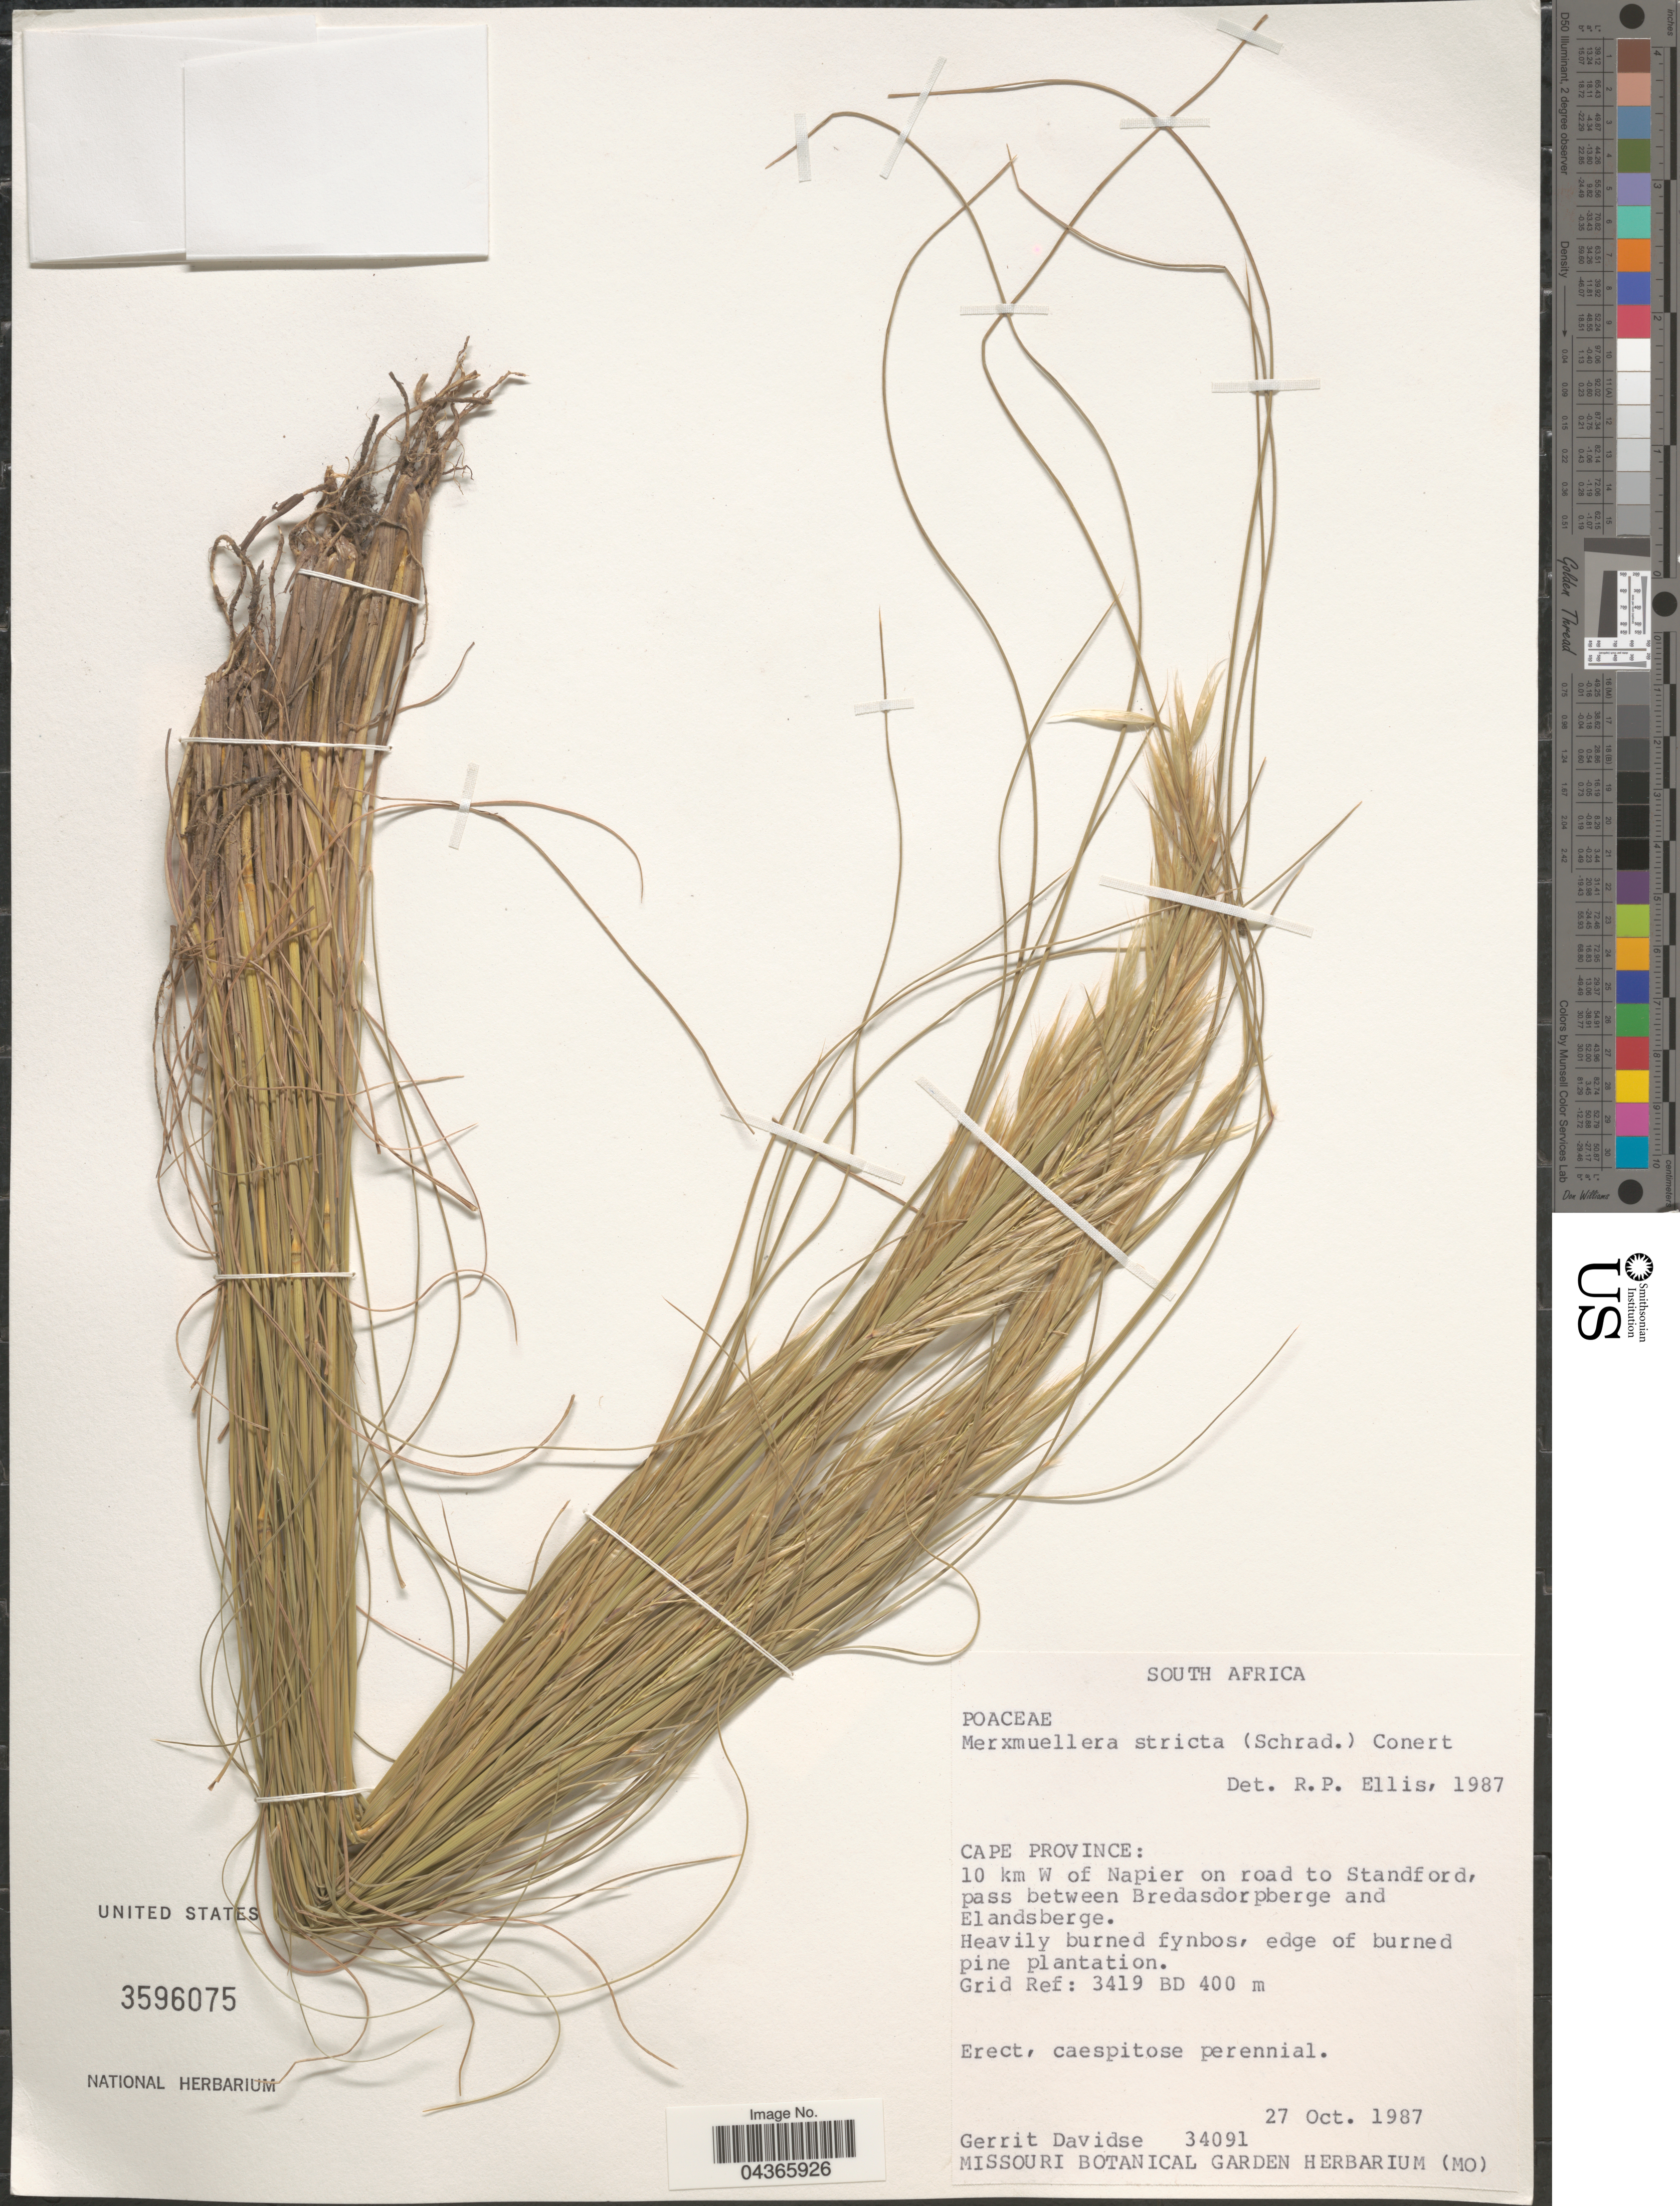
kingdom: Plantae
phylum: Tracheophyta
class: Liliopsida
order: Poales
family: Poaceae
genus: Tenaxia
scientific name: Tenaxia stricta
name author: (Schrad.) N.P. Barker & H.P. Linder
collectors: G. Davidse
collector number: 34091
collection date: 1987-10-27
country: South Africa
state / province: Western Cape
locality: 10 km W of Napier on road to Standford, pass between Bredasdorpberge and Elandsberge. Grid Ref: 3419 BD.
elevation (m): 400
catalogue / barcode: US 3596075